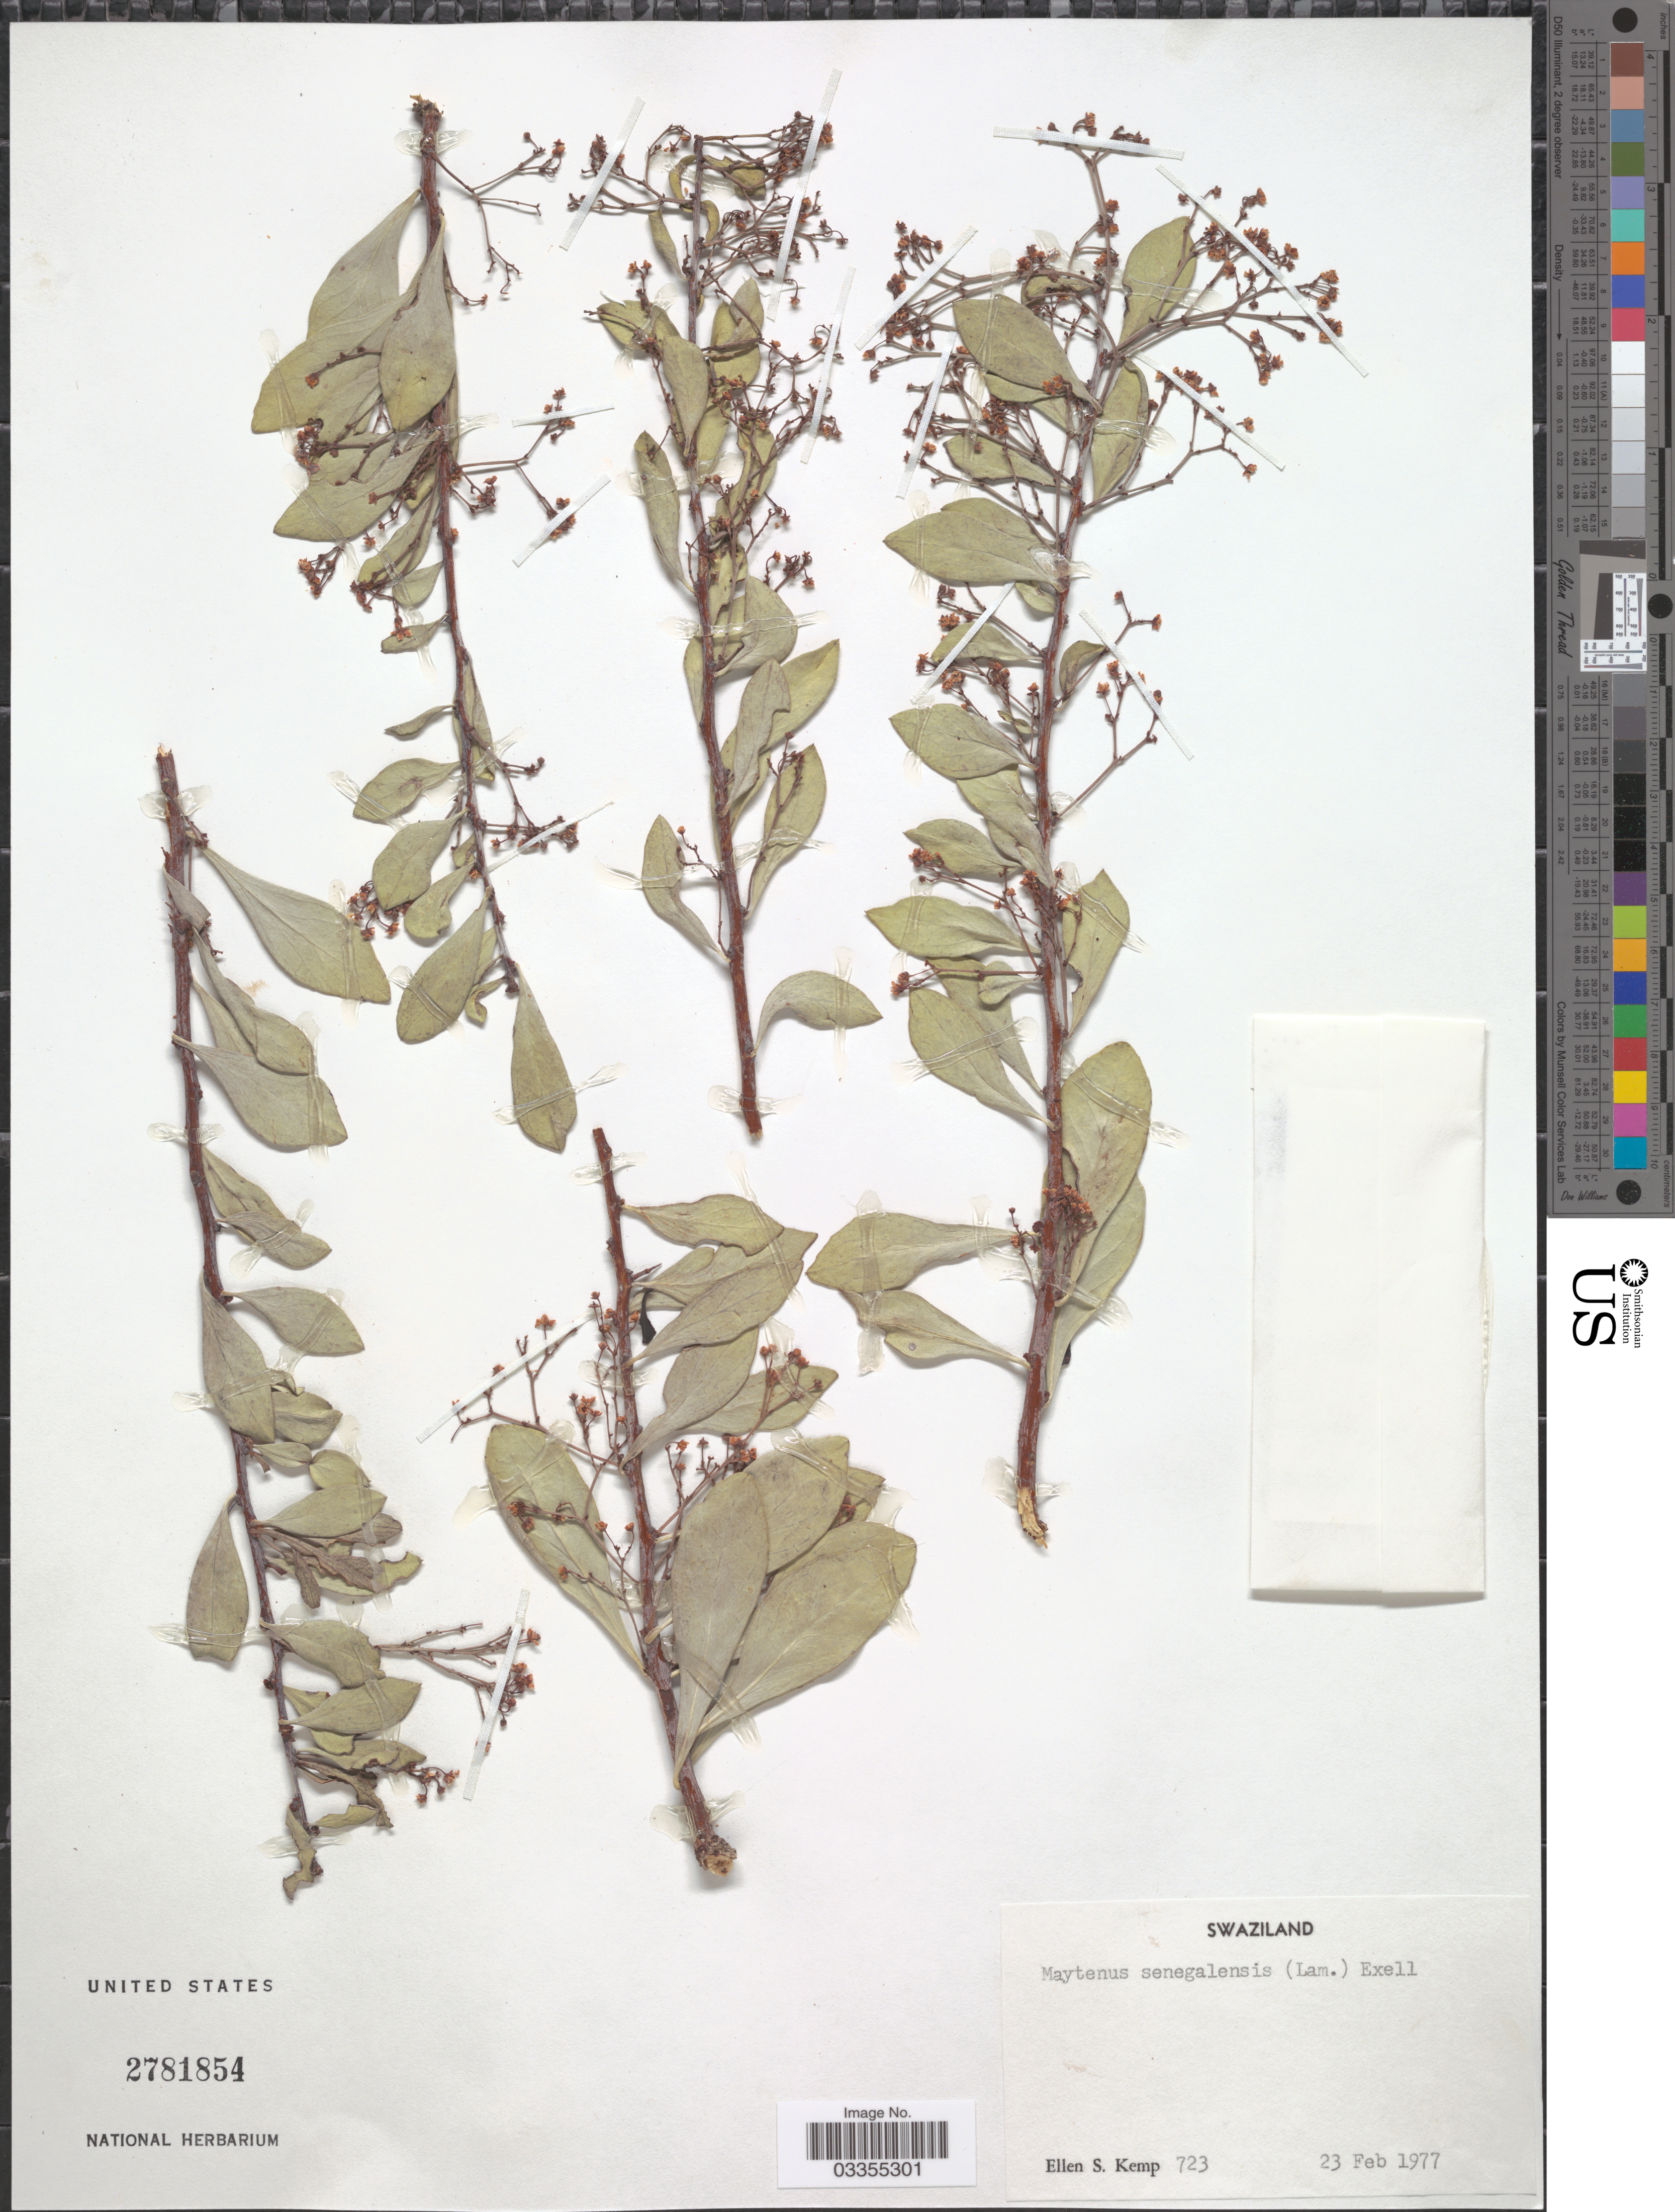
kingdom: Plantae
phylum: Tracheophyta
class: Magnoliopsida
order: Celastrales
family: Celastraceae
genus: Gymnosporia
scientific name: Gymnosporia senegalensis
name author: (Lam.) Loes.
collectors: E. S. Kemp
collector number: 723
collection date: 1977-02-23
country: Eswatini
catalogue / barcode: US 2781854